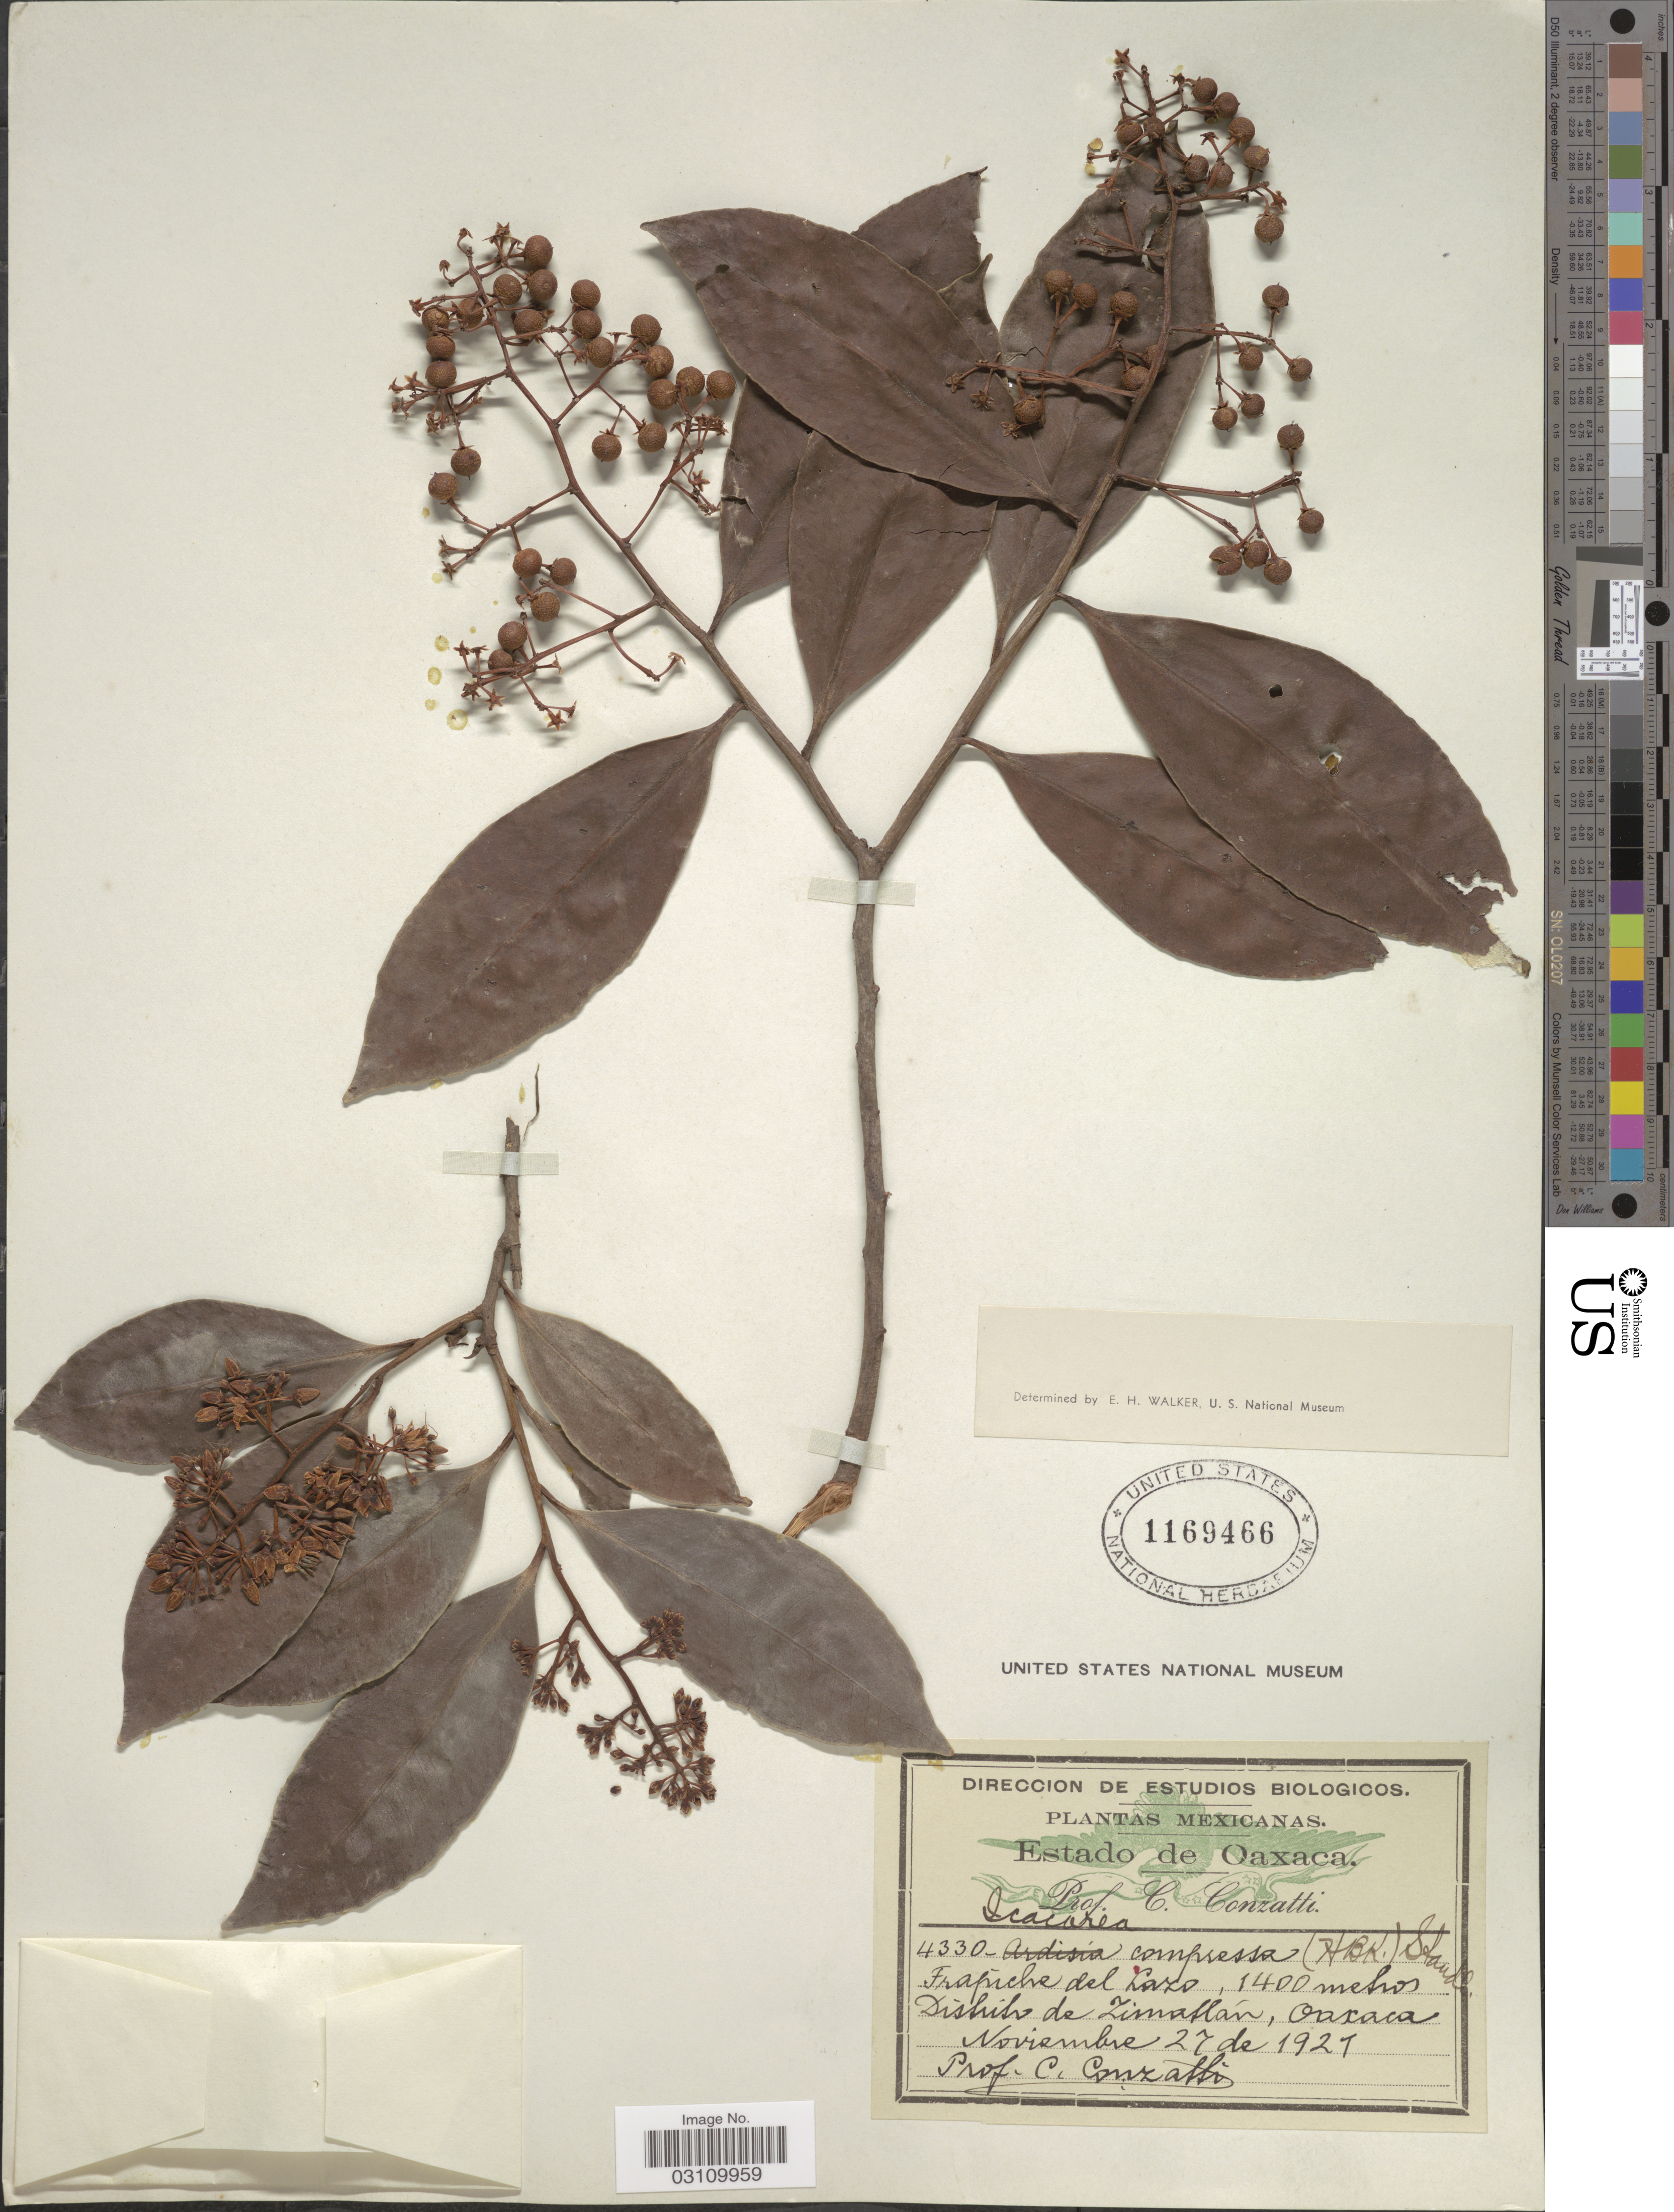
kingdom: Plantae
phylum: Tracheophyta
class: Magnoliopsida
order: Ericales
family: Primulaceae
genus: Ardisia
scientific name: Ardisia compressa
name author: Kunth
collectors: C. Conzatti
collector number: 4330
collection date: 1927-11-27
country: Mexico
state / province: Oaxaca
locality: Frapiche del Lazo, Distrito de Zimatlán.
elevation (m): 1400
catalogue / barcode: US 1169466